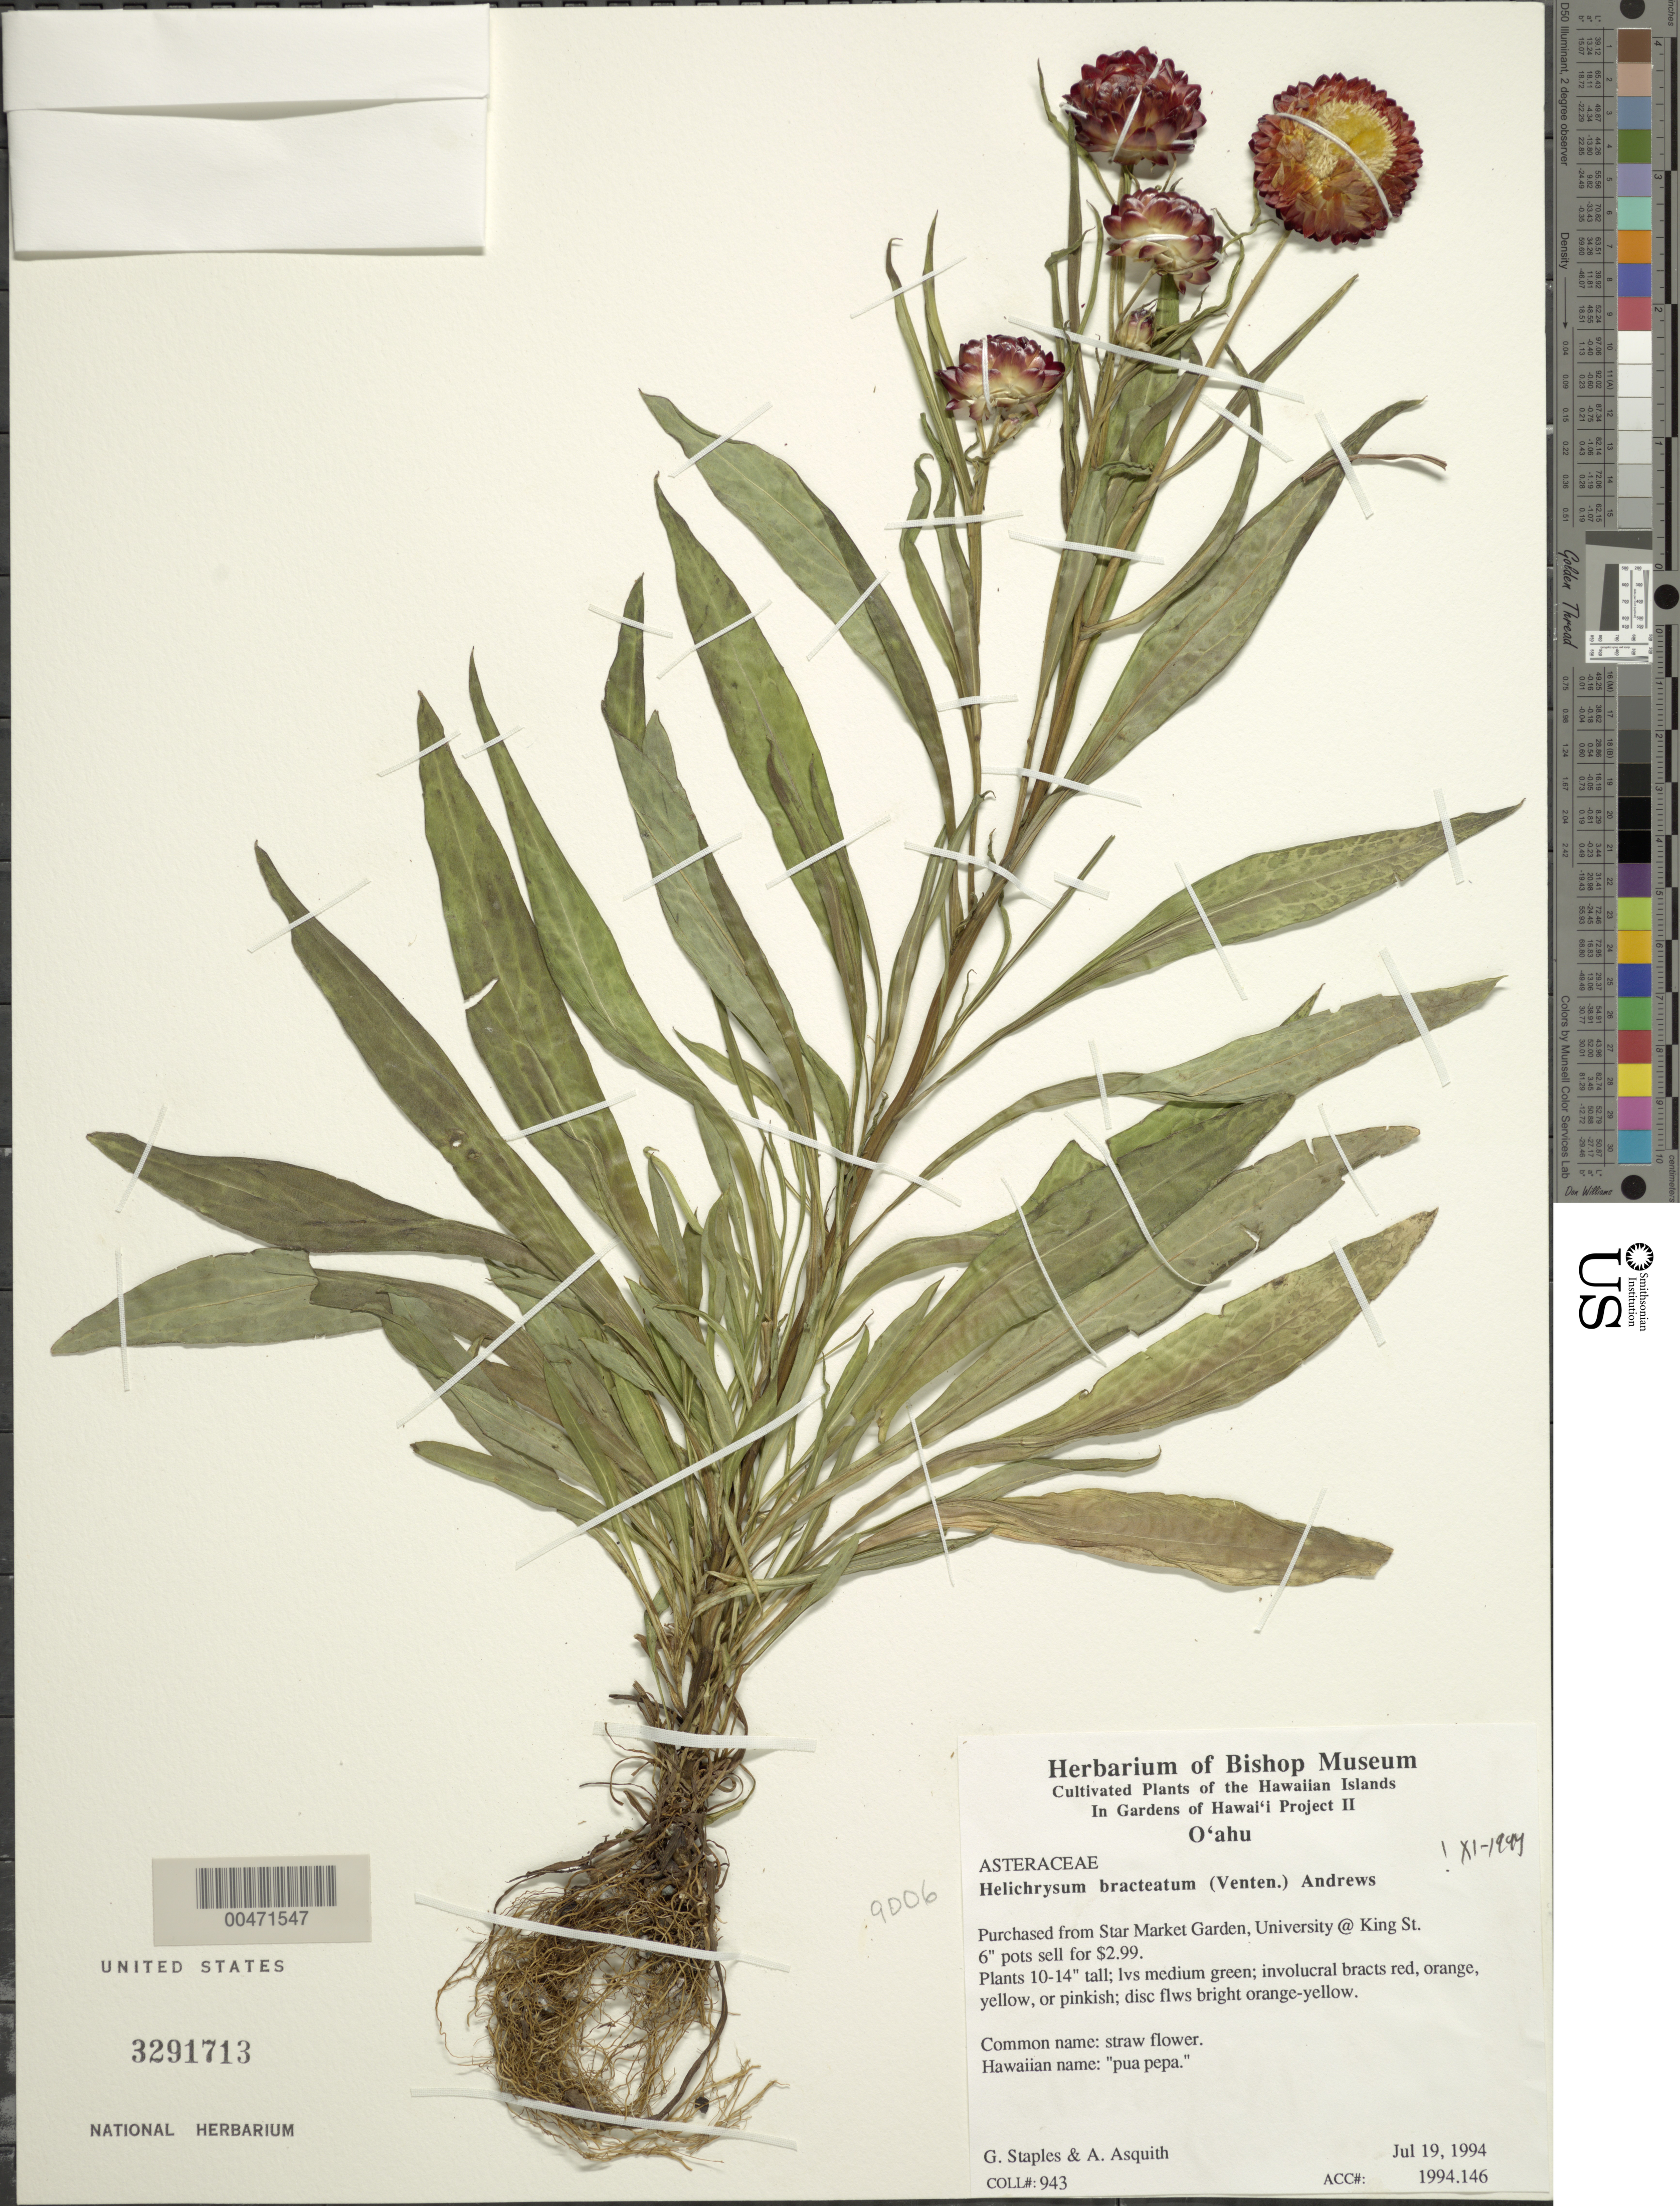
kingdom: Plantae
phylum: Tracheophyta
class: Magnoliopsida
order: Asterales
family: Asteraceae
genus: Helichrysum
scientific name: Helichrysum bracteatum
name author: (Vent.) Haw.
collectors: G. Staples & A. Asquith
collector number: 943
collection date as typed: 19 Jul 1994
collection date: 1994-07-19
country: United States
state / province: Hawaii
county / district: Honolulu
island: Oahu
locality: From Star Market Garden, University @ King St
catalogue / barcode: US 3291713